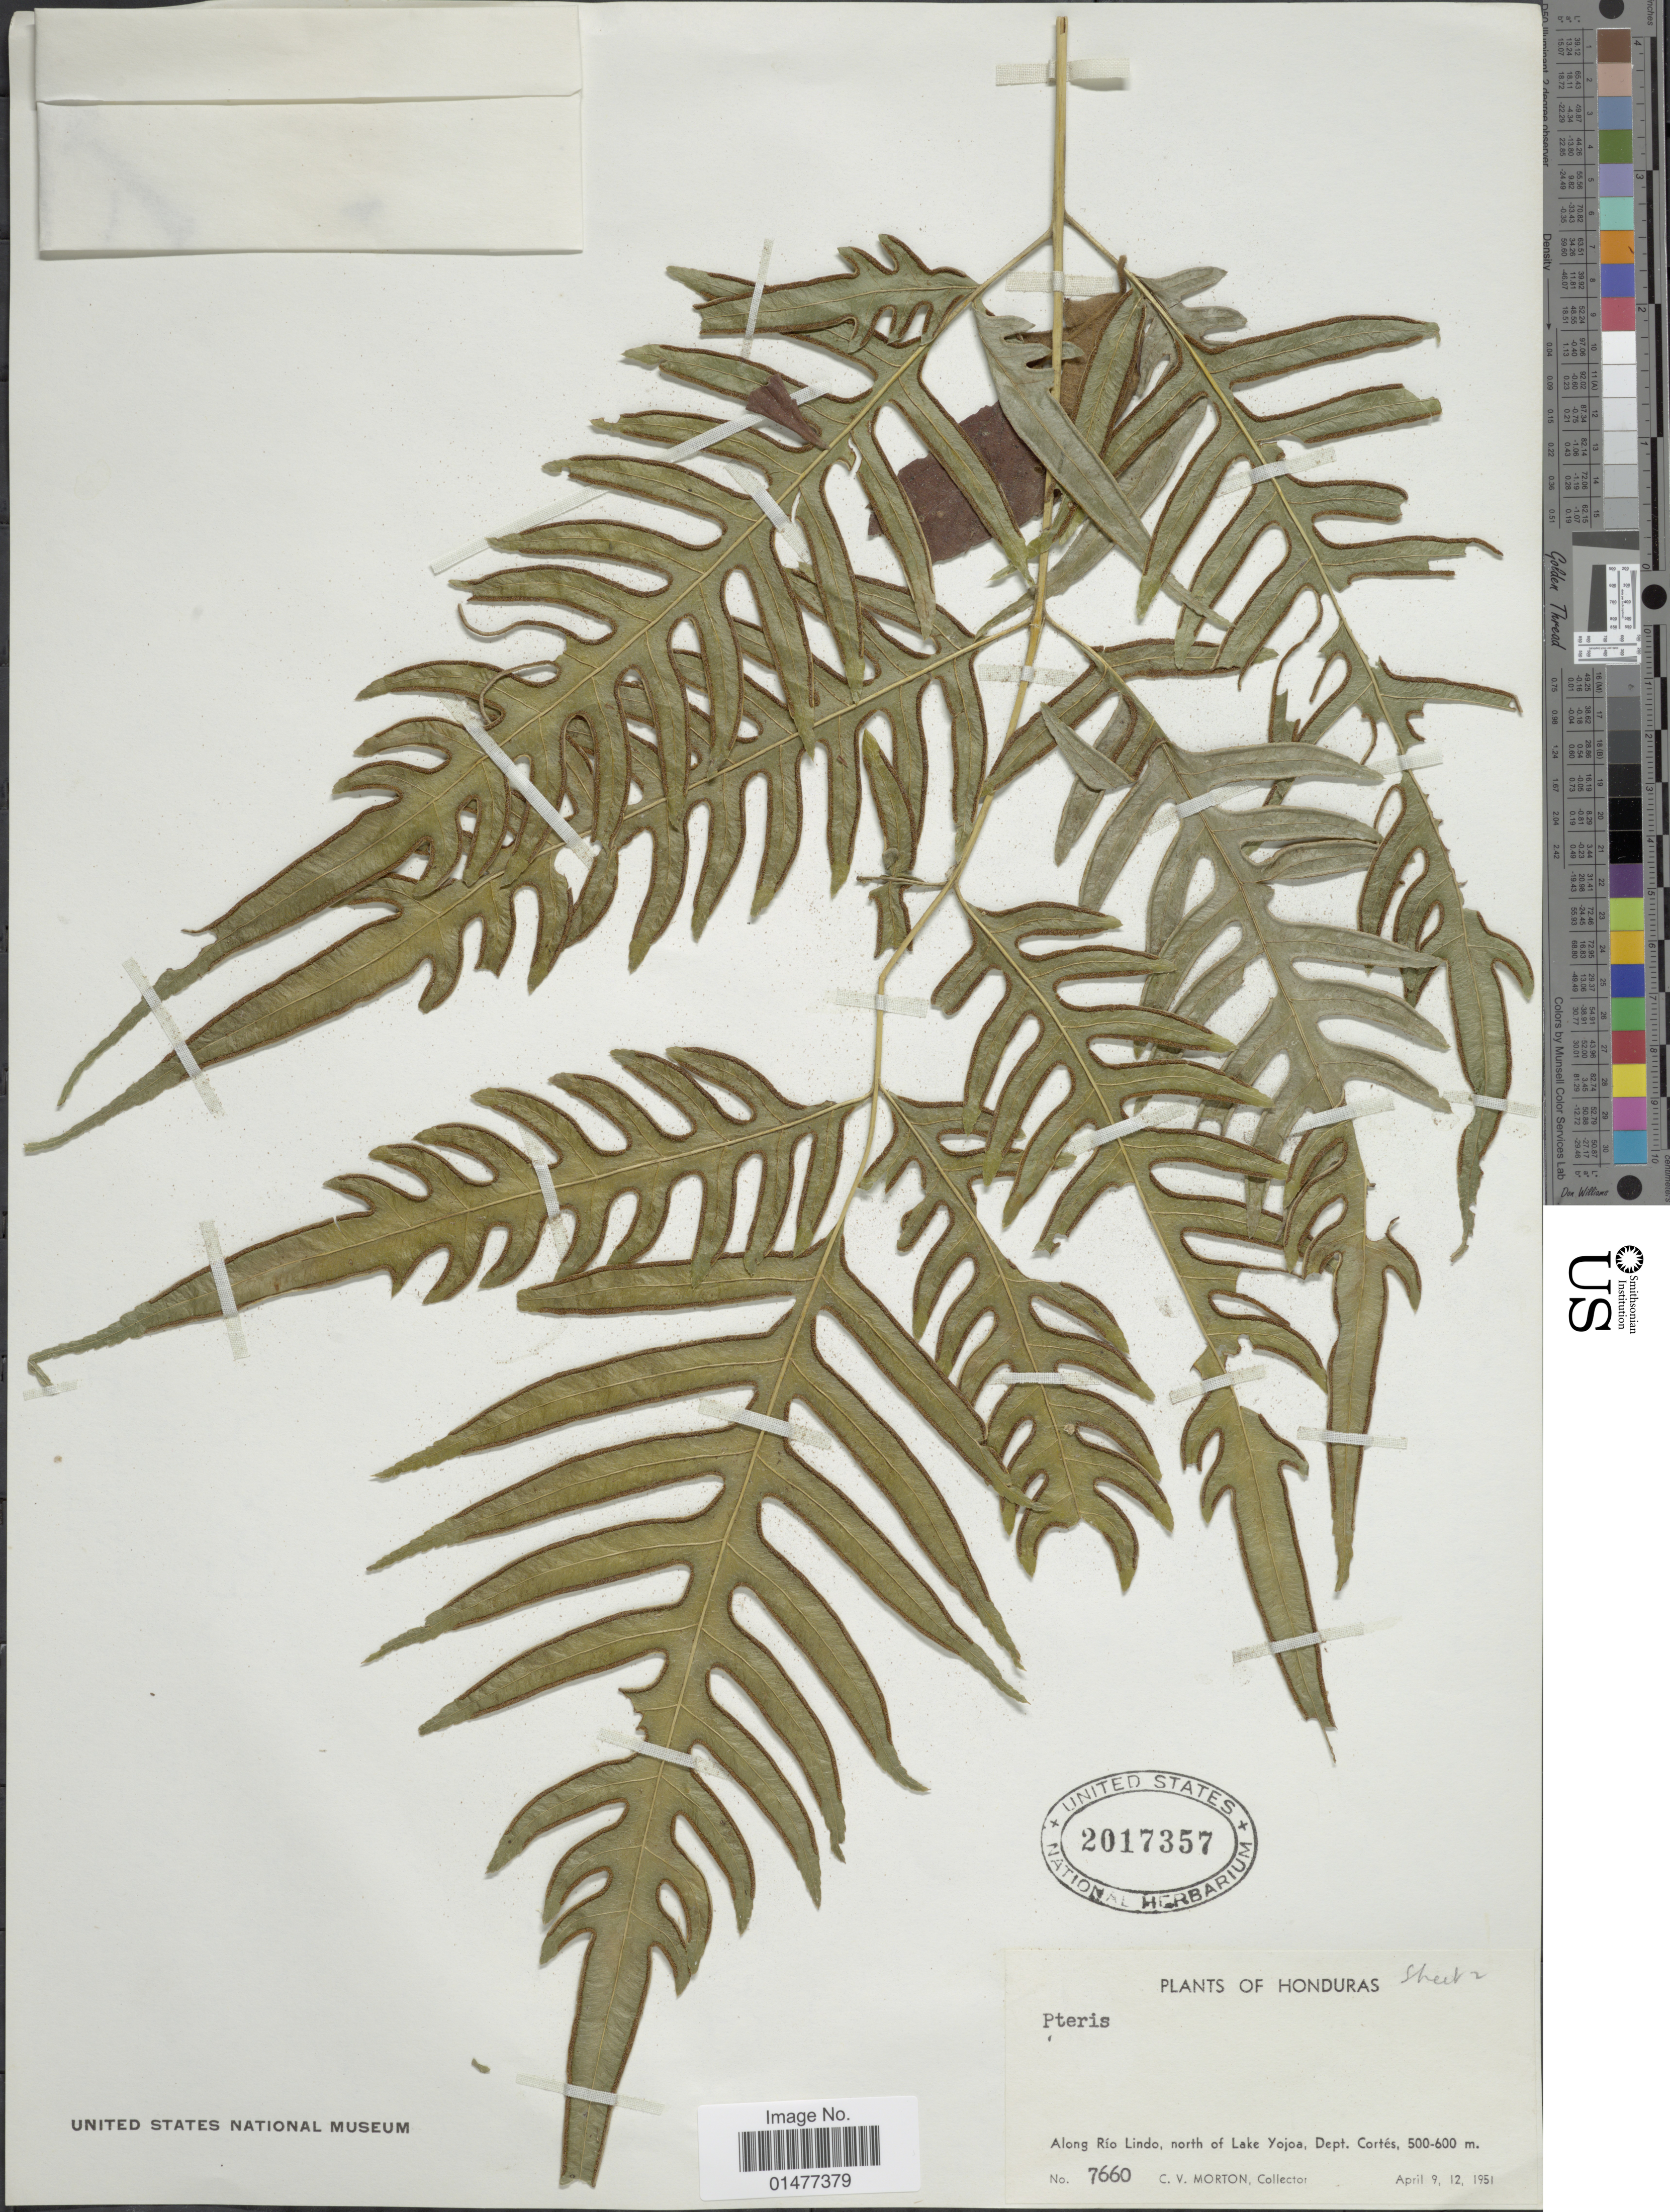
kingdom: Plantae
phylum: Tracheophyta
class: Polypodiopsida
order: Polypodiales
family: Pteridaceae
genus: Pteris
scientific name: Pteris altissima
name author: Poir.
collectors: C. V. Morton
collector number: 7660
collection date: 1951-04-09/1951-04-12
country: Honduras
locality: Plants of Honduras, Along Rio Lindo, north of LakeYojoa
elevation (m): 500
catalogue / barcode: US 2017357